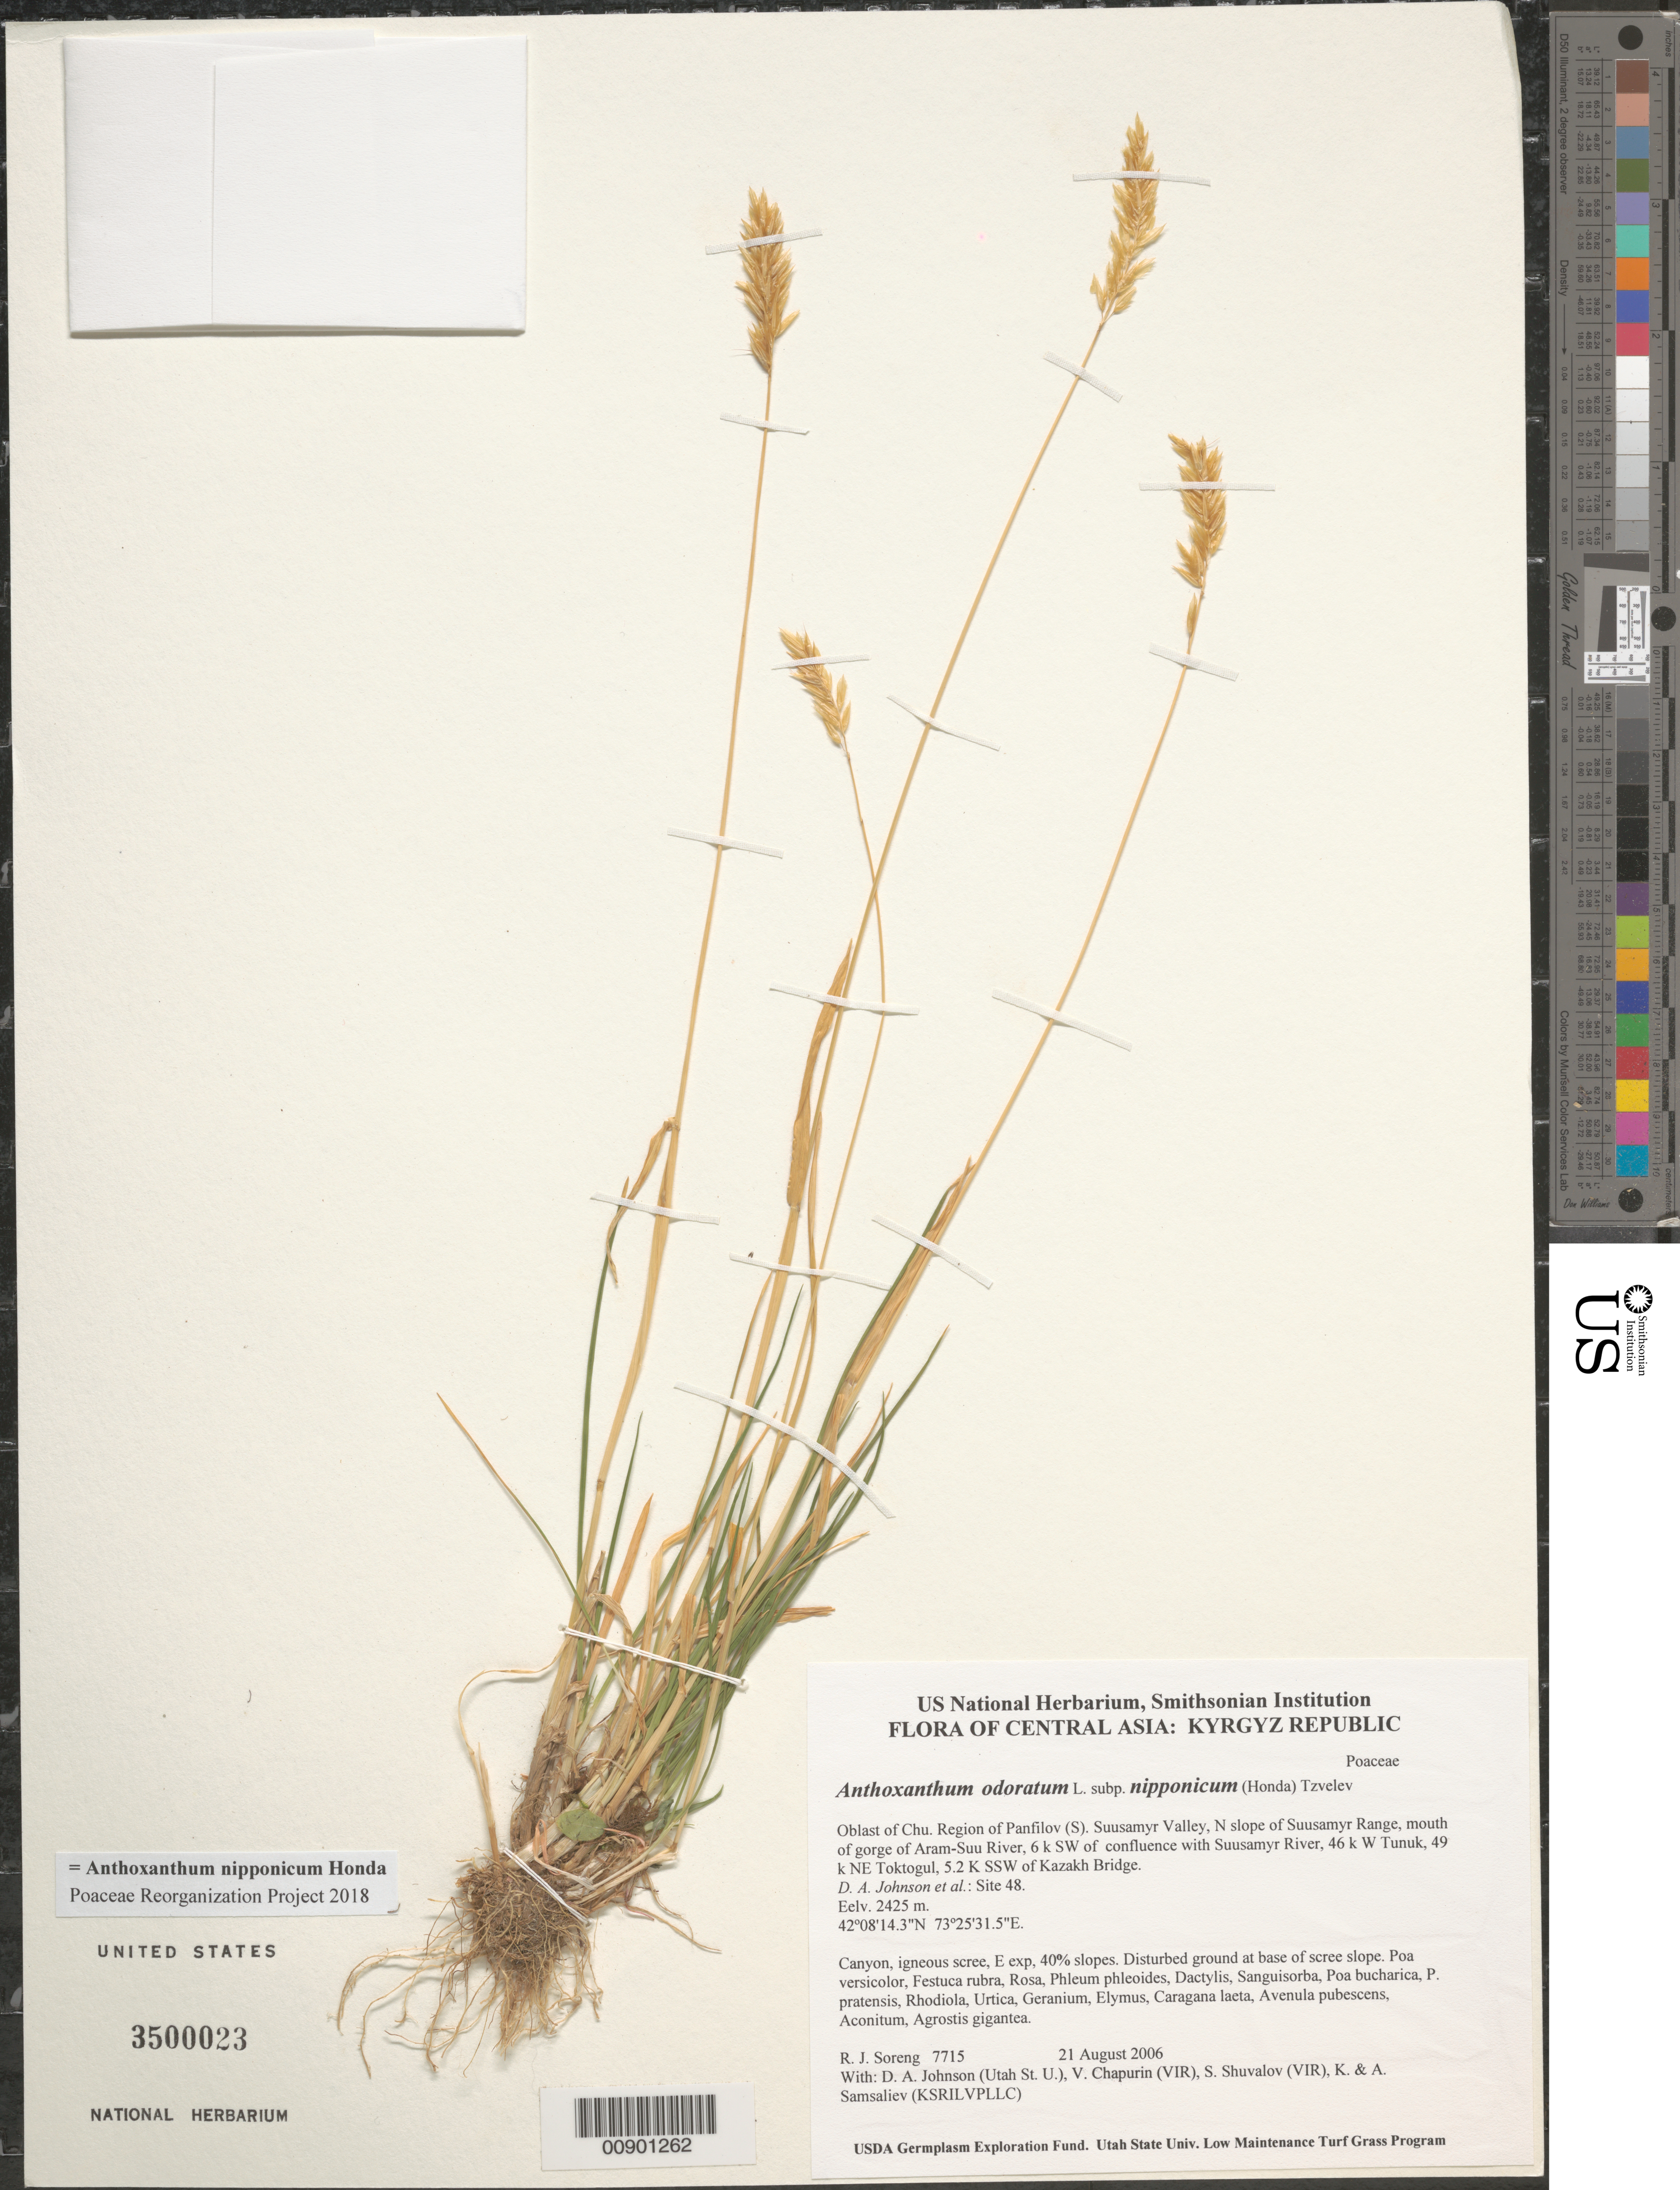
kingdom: Plantae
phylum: Tracheophyta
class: Liliopsida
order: Poales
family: Poaceae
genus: Anthoxanthum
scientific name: Anthoxanthum nipponicum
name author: Honda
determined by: Poaceae Reorganization Project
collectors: R. J. Soreng, D. Johnson, S. Shuvalov, V. Chapurin, K. Samsaliev & A. Samsaliev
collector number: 7715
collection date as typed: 21 Aug 2006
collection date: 2006-08-21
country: Kyrgyzstan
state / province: Chu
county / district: Panfilov (S)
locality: Suusamyr Valley, N slope of Suusamyr Range, mouth of gorge of Aram-Suu River, 6 km SW of confluence with Suusamyr River, 46 km W Tunuk, 49 km NE Toktogul, 5.2 km SSW of Kazakh Bridge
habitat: Canyon, igneous scree, E exp, 40% slopes. Disturbed ground at base of scree slope.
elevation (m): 2425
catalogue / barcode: US 3500023